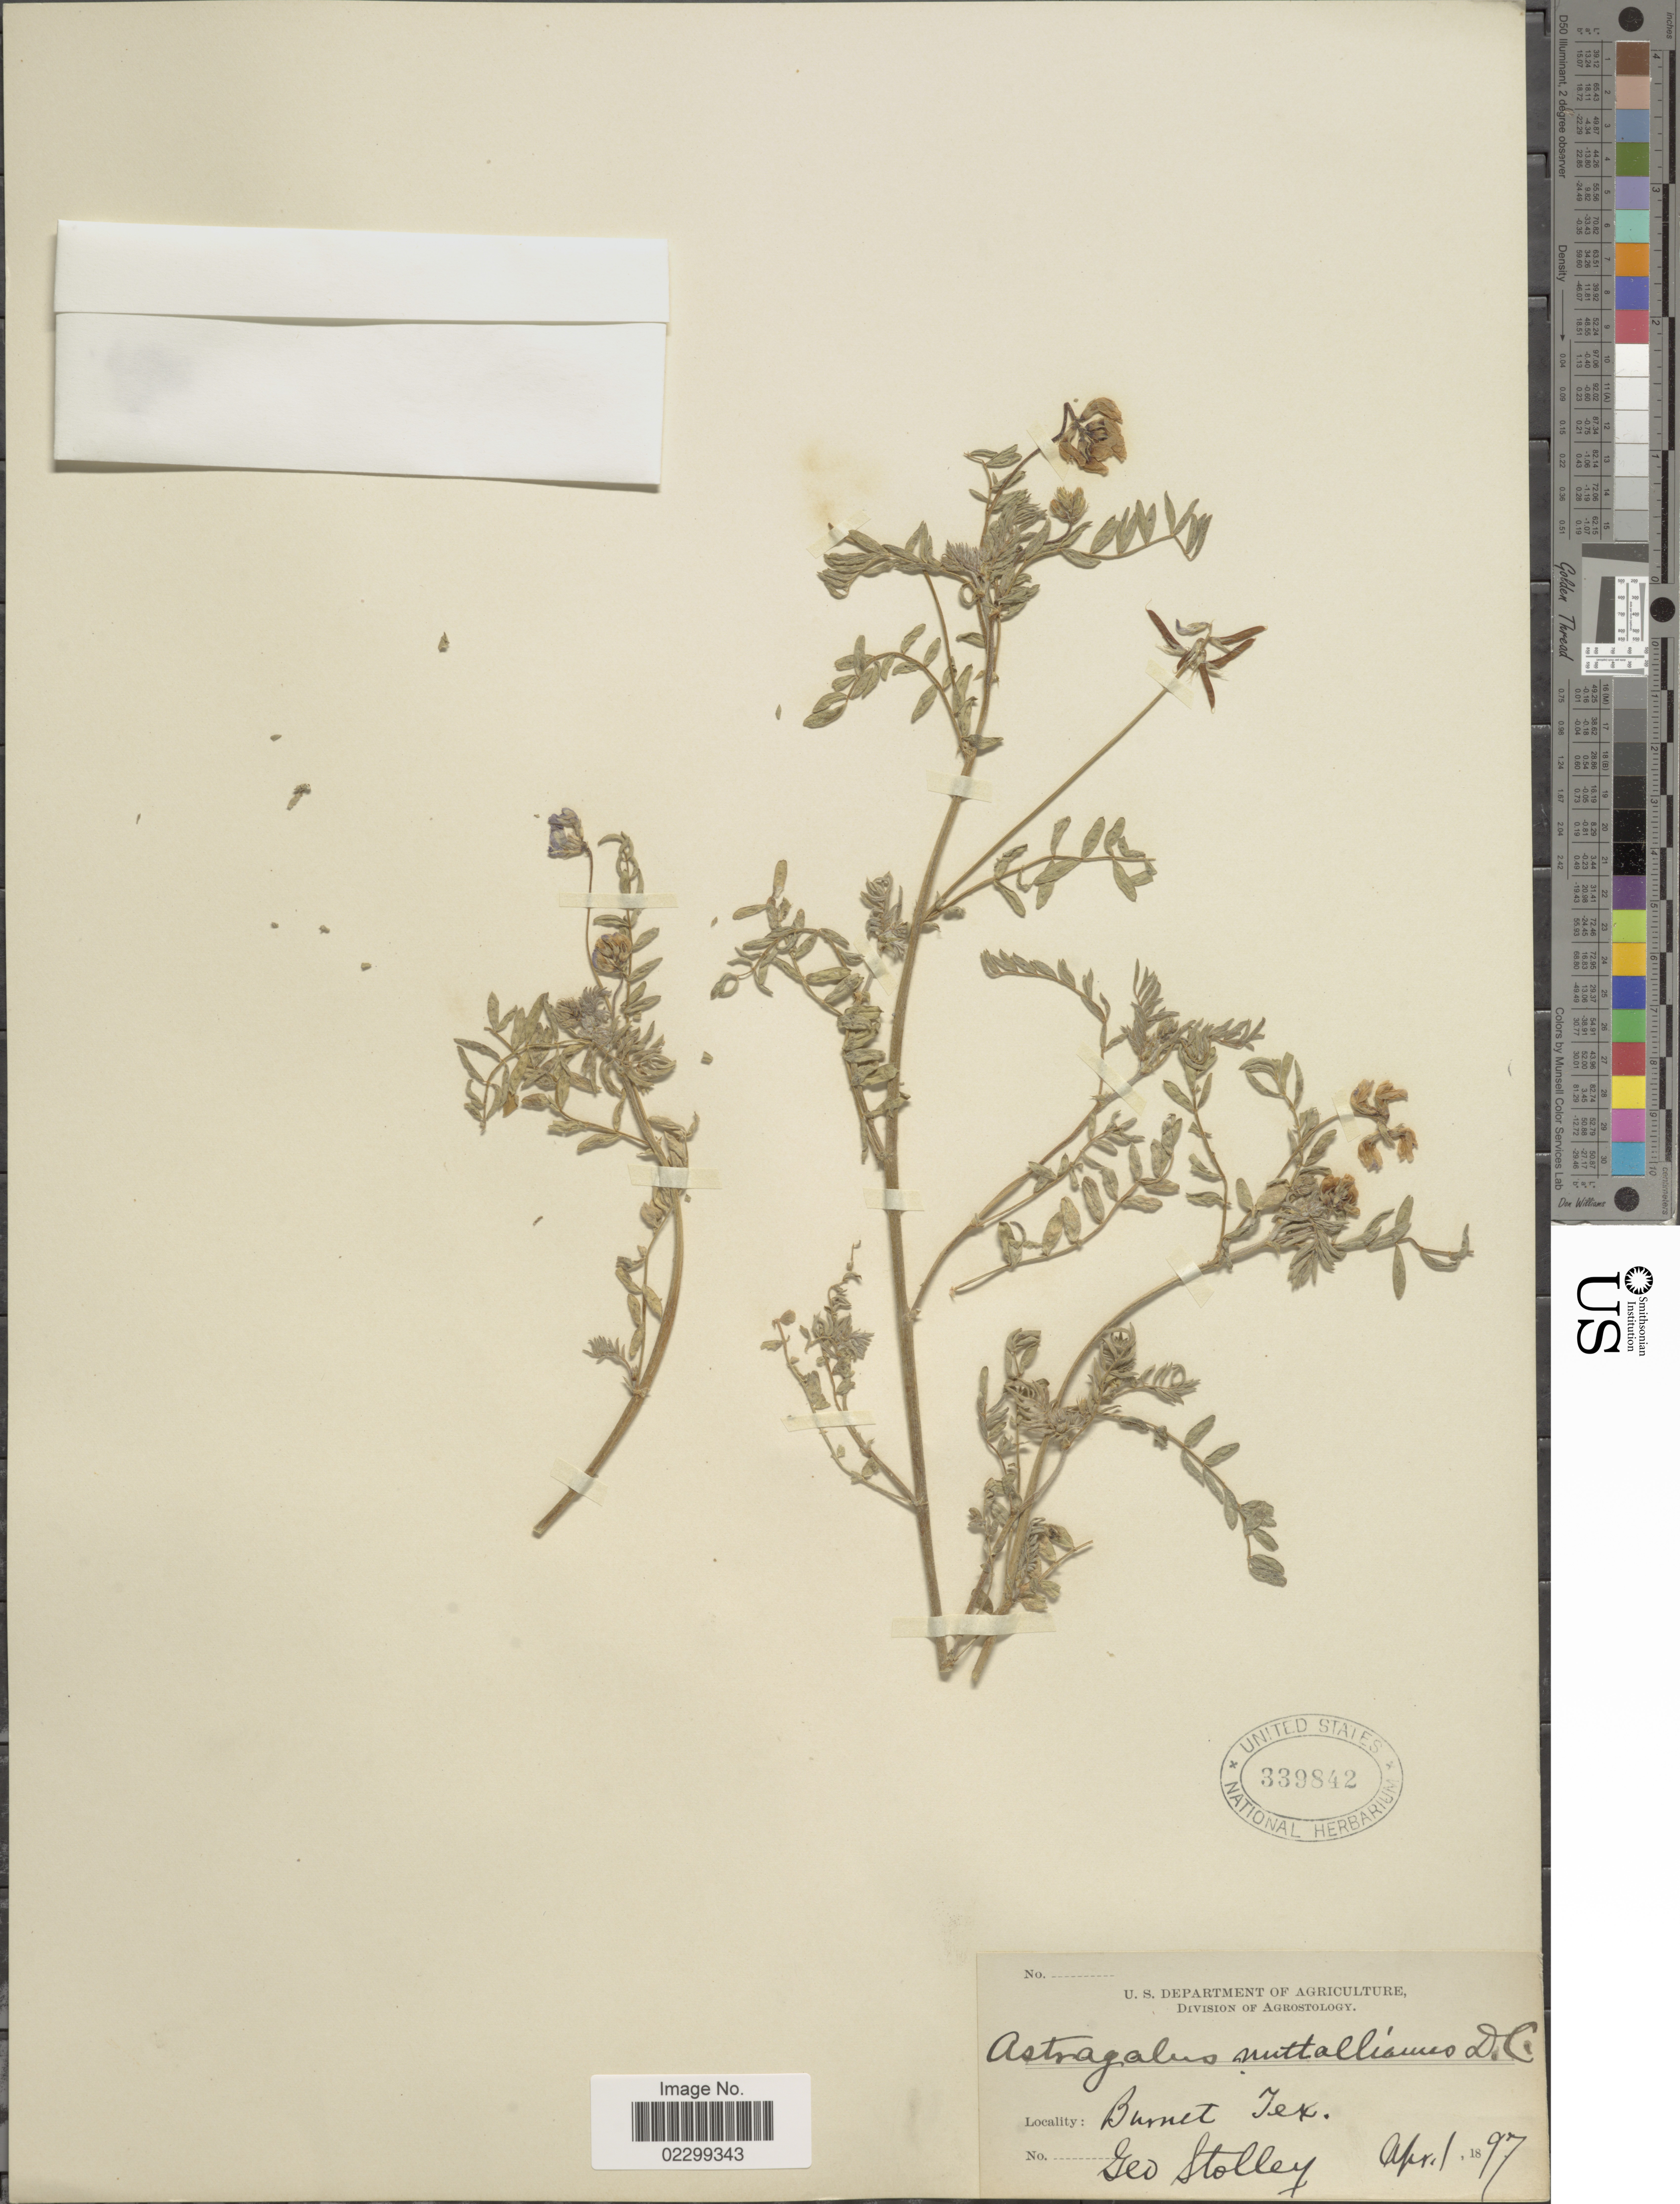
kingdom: Plantae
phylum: Tracheophyta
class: Magnoliopsida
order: Fabales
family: Fabaceae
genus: Astragalus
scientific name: Astragalus austrinus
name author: (Small) O.E. Schulz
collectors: G. Stolley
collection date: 1897-04-01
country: United States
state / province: Texas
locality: Burnet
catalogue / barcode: US 339842